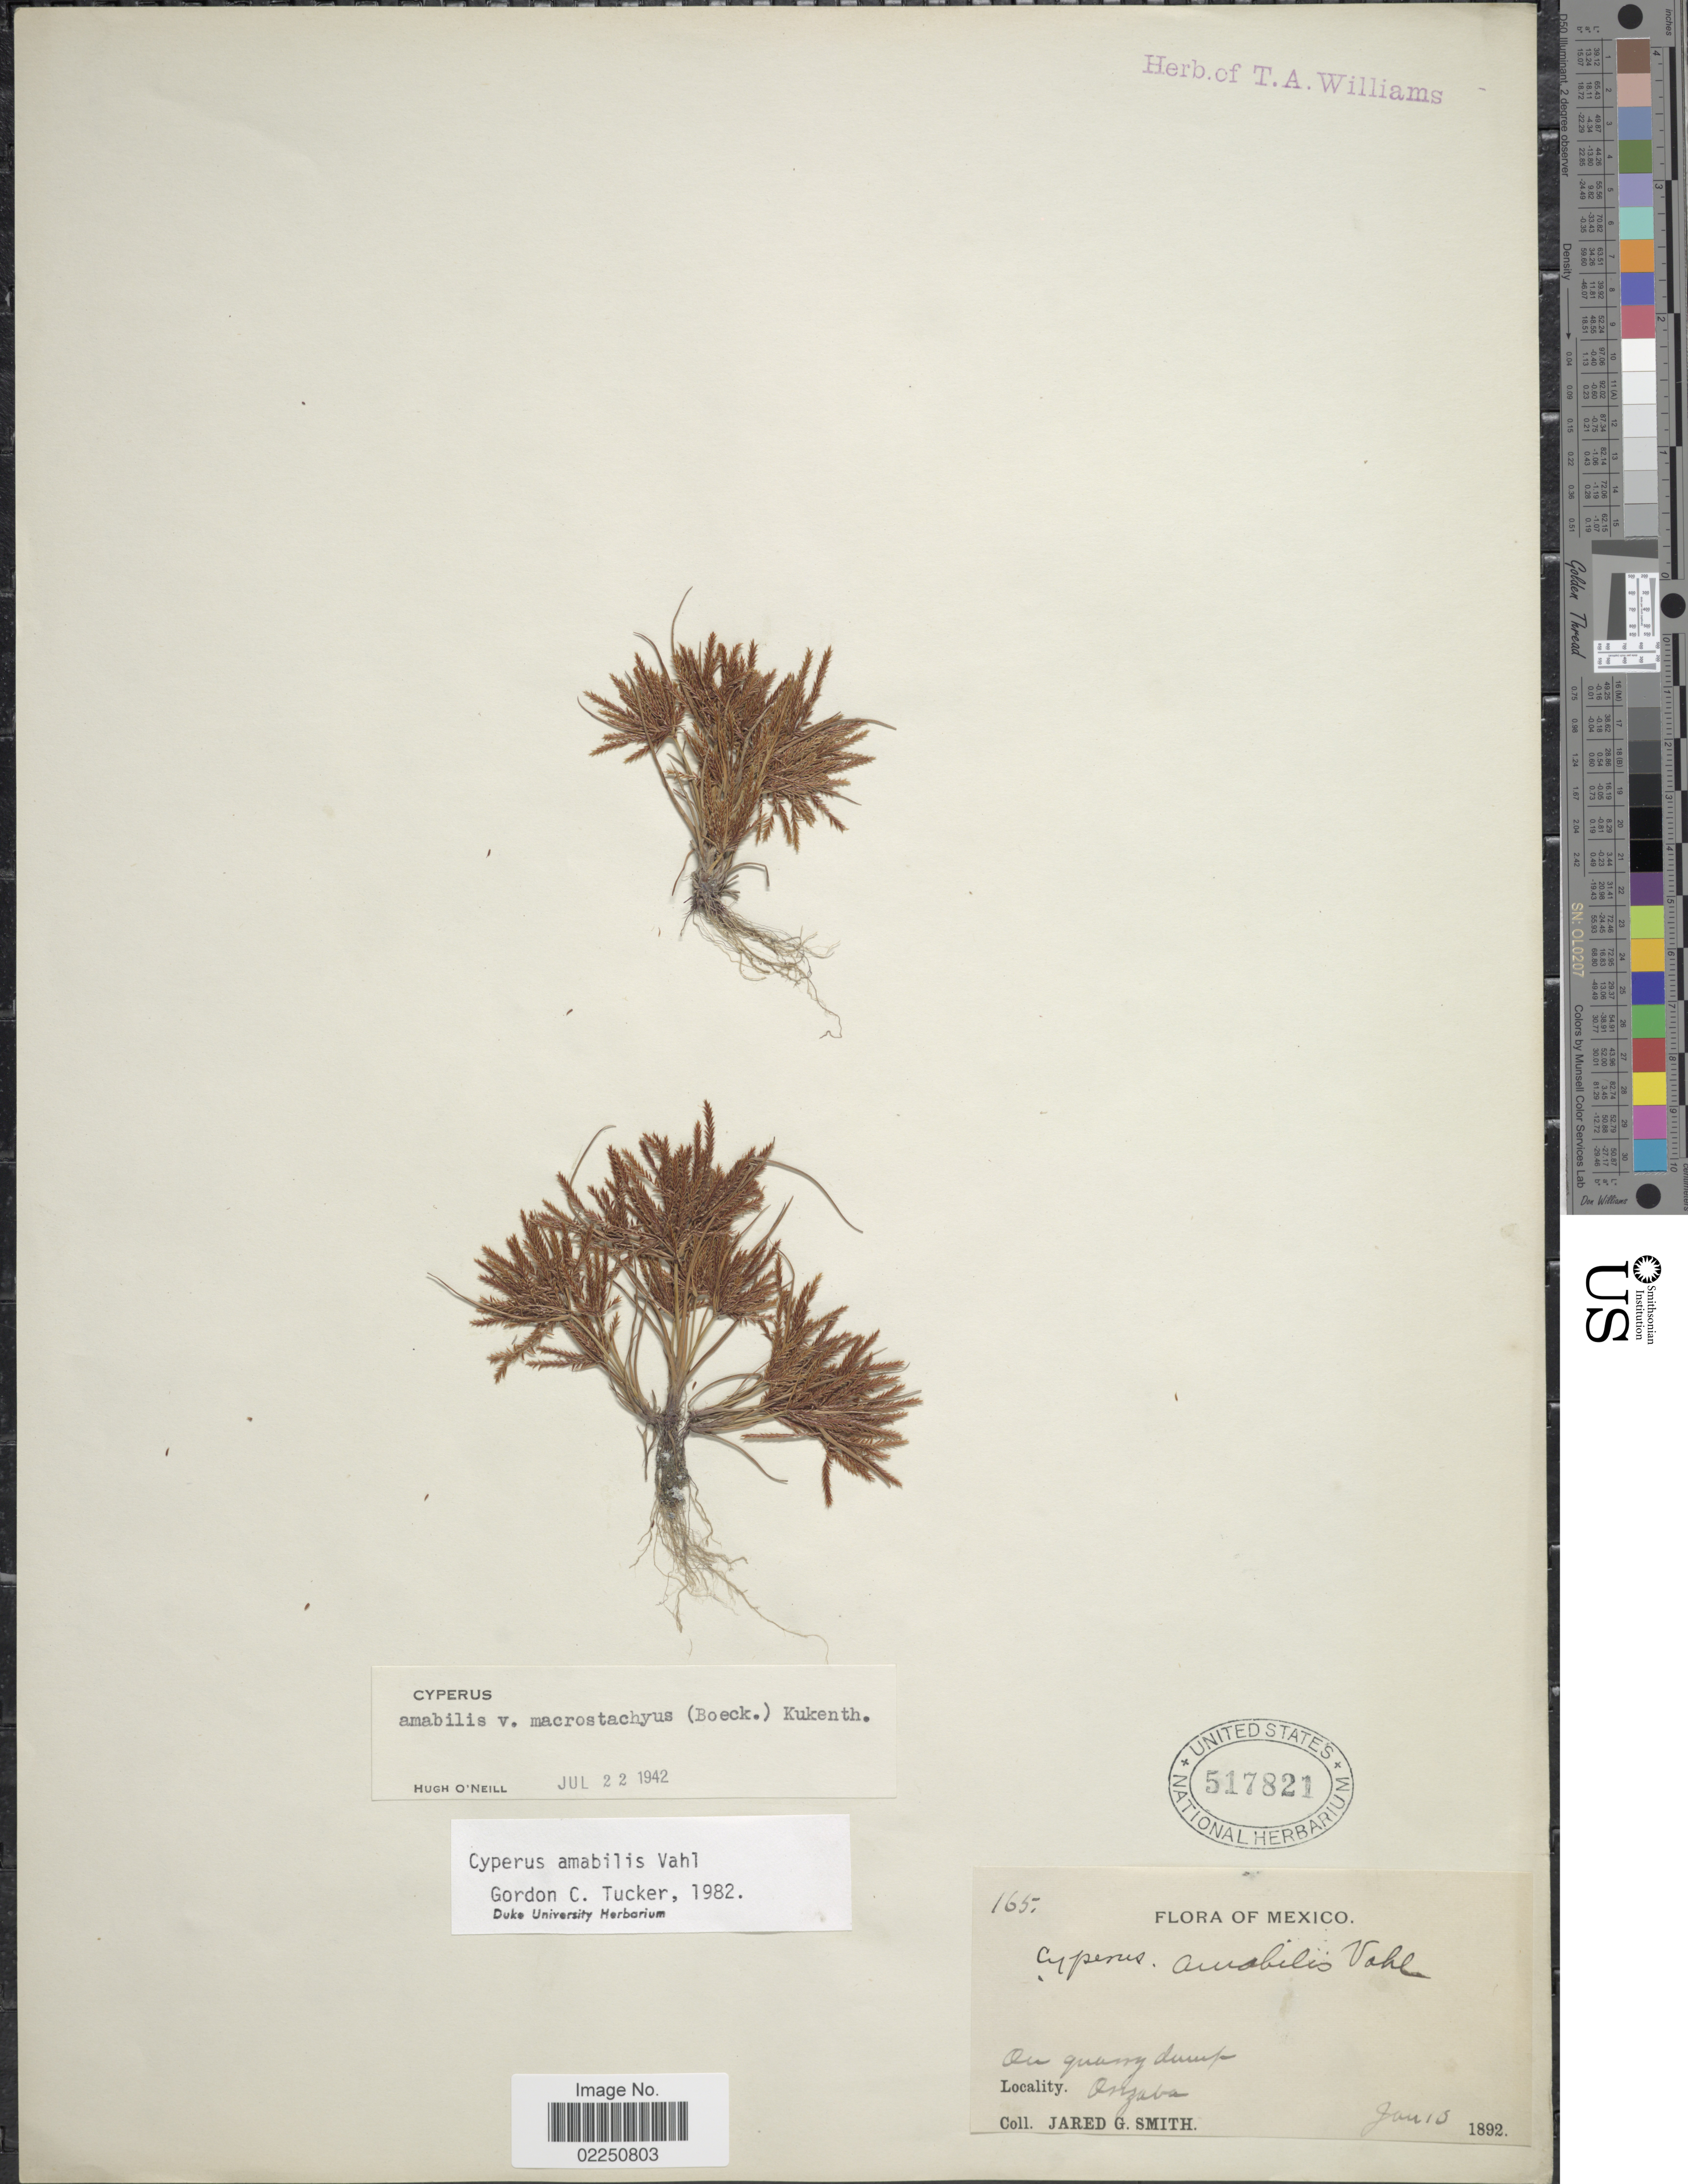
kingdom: Plantae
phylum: Tracheophyta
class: Liliopsida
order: Poales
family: Cyperaceae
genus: Cyperus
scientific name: Cyperus amabilis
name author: Vahl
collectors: J. G. Smith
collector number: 165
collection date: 1892-01-13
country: Mexico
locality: Orizaba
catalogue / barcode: US 517821